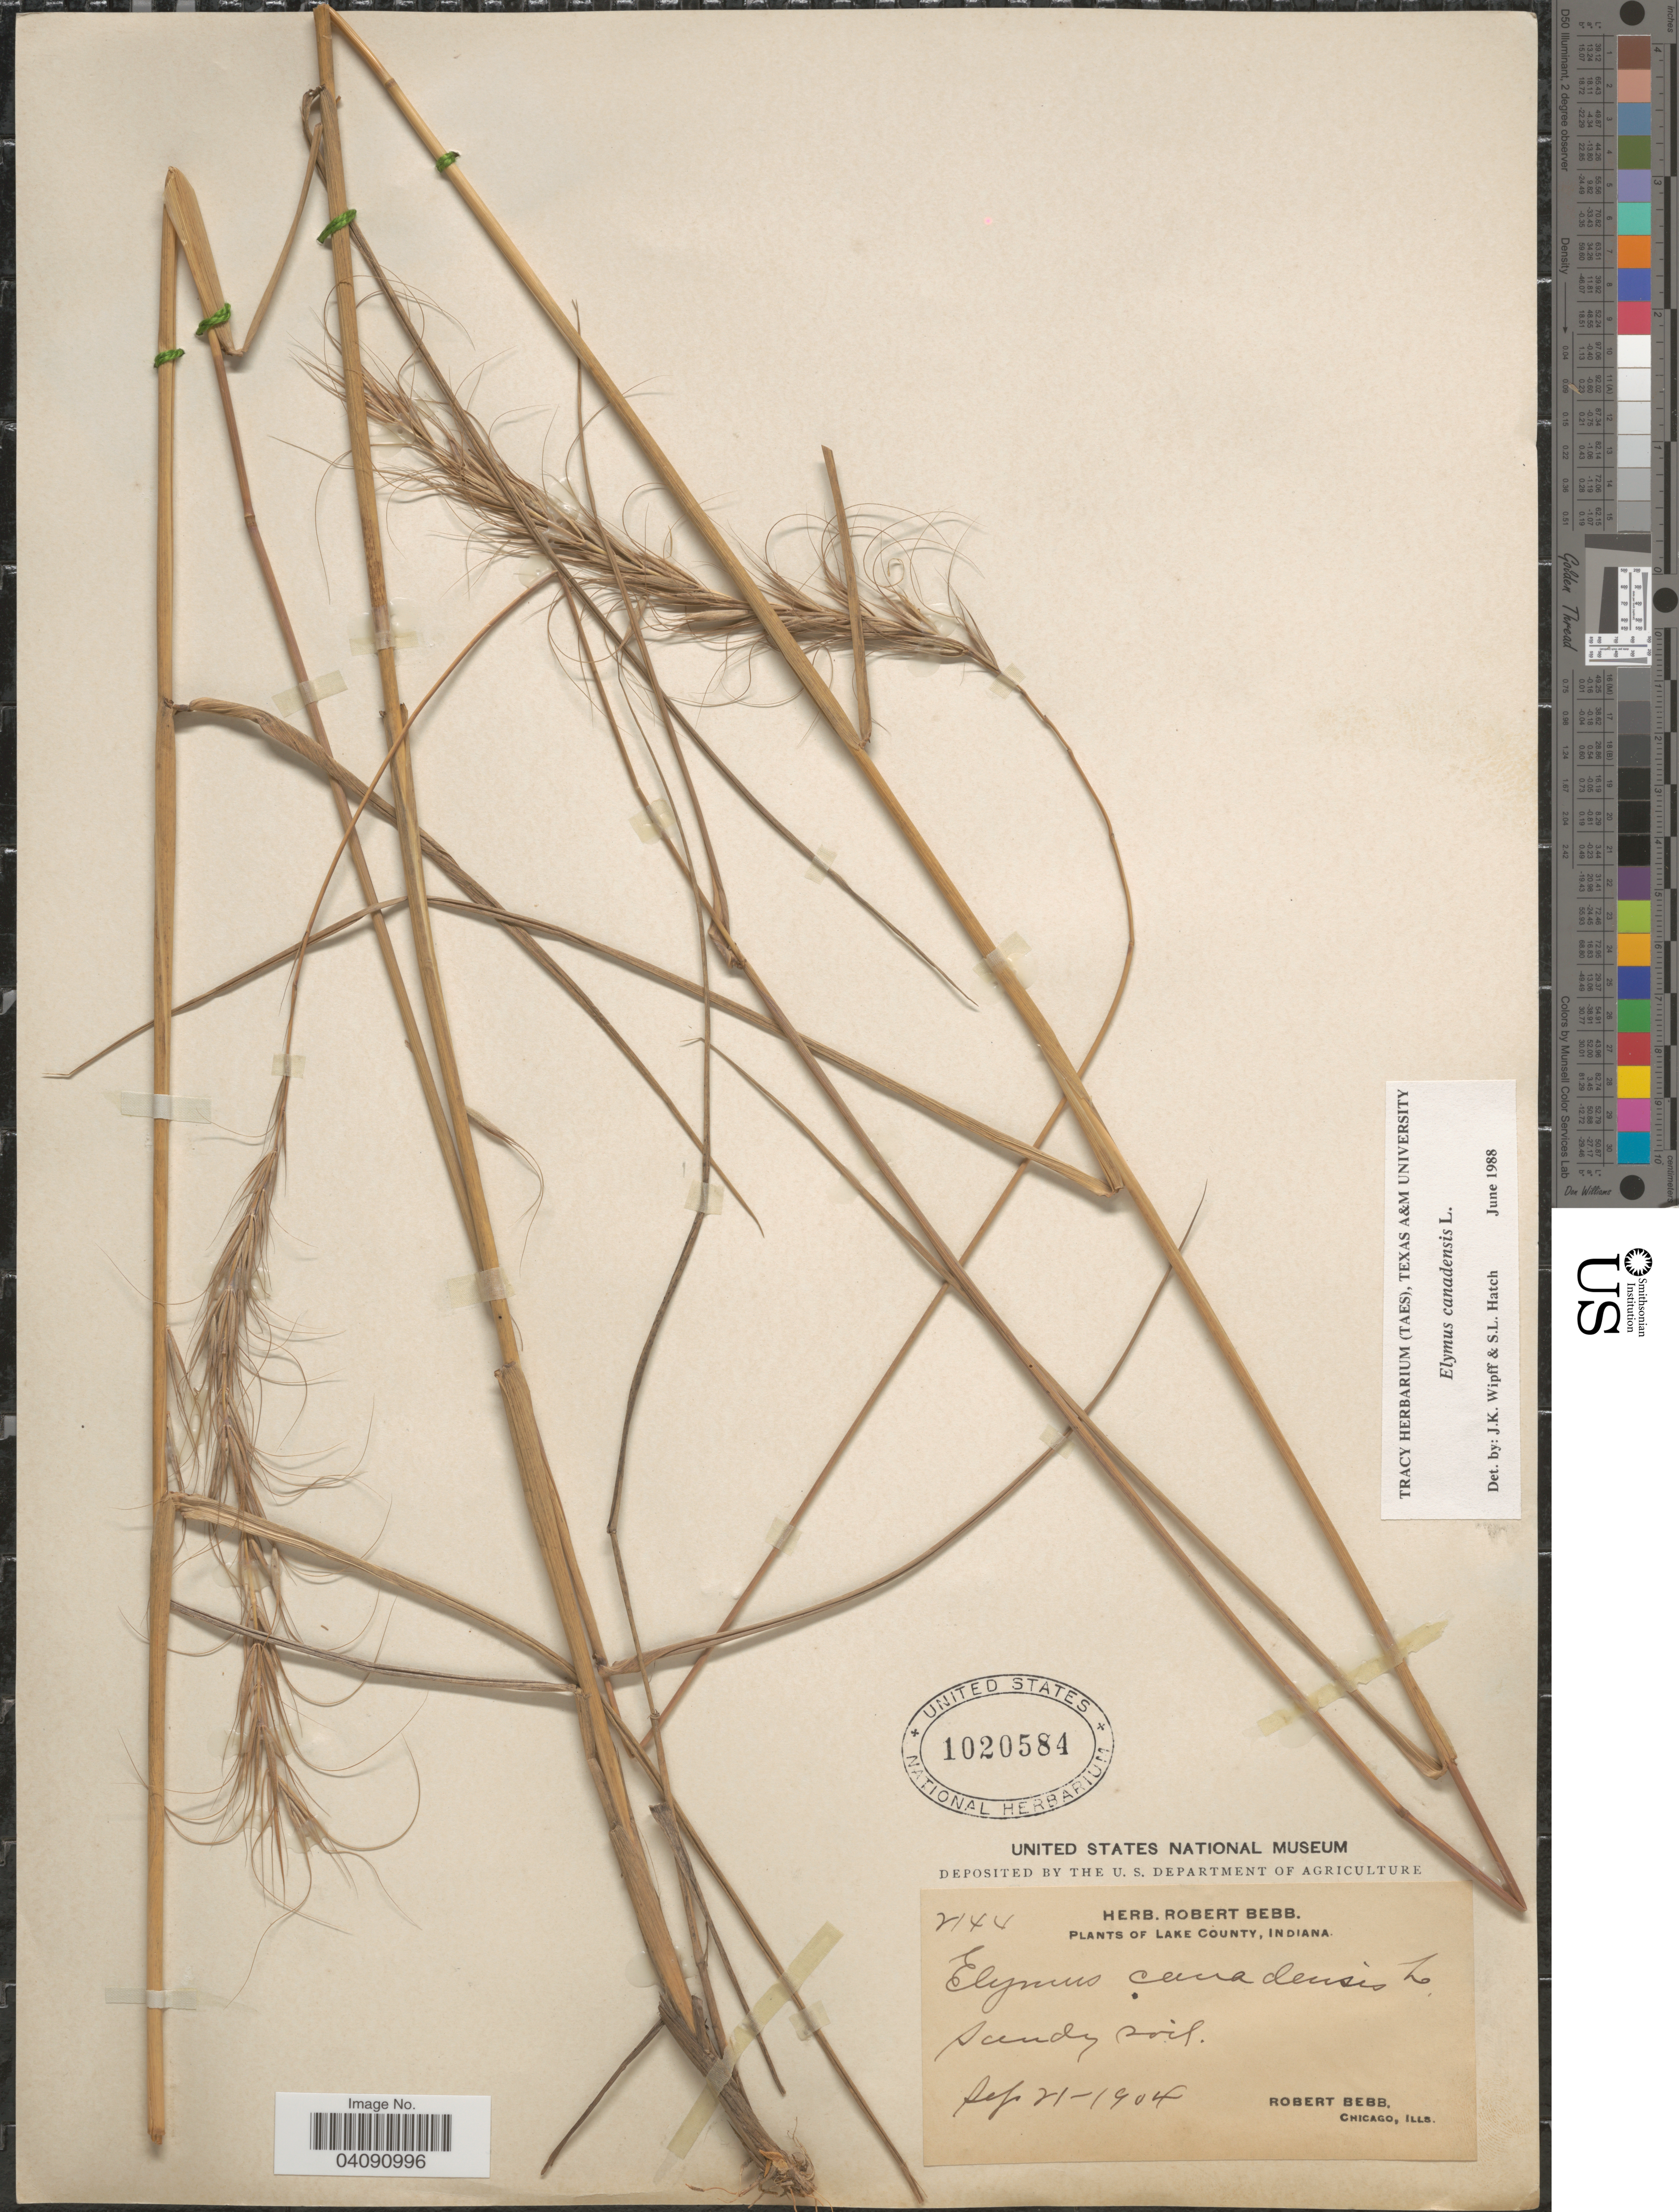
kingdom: Plantae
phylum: Tracheophyta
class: Liliopsida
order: Poales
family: Poaceae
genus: Elymus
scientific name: Elymus canadensis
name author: L.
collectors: R. Bebb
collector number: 2144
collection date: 1904-09-21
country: United States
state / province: Indiana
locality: Lake County.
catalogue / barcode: US 1020584